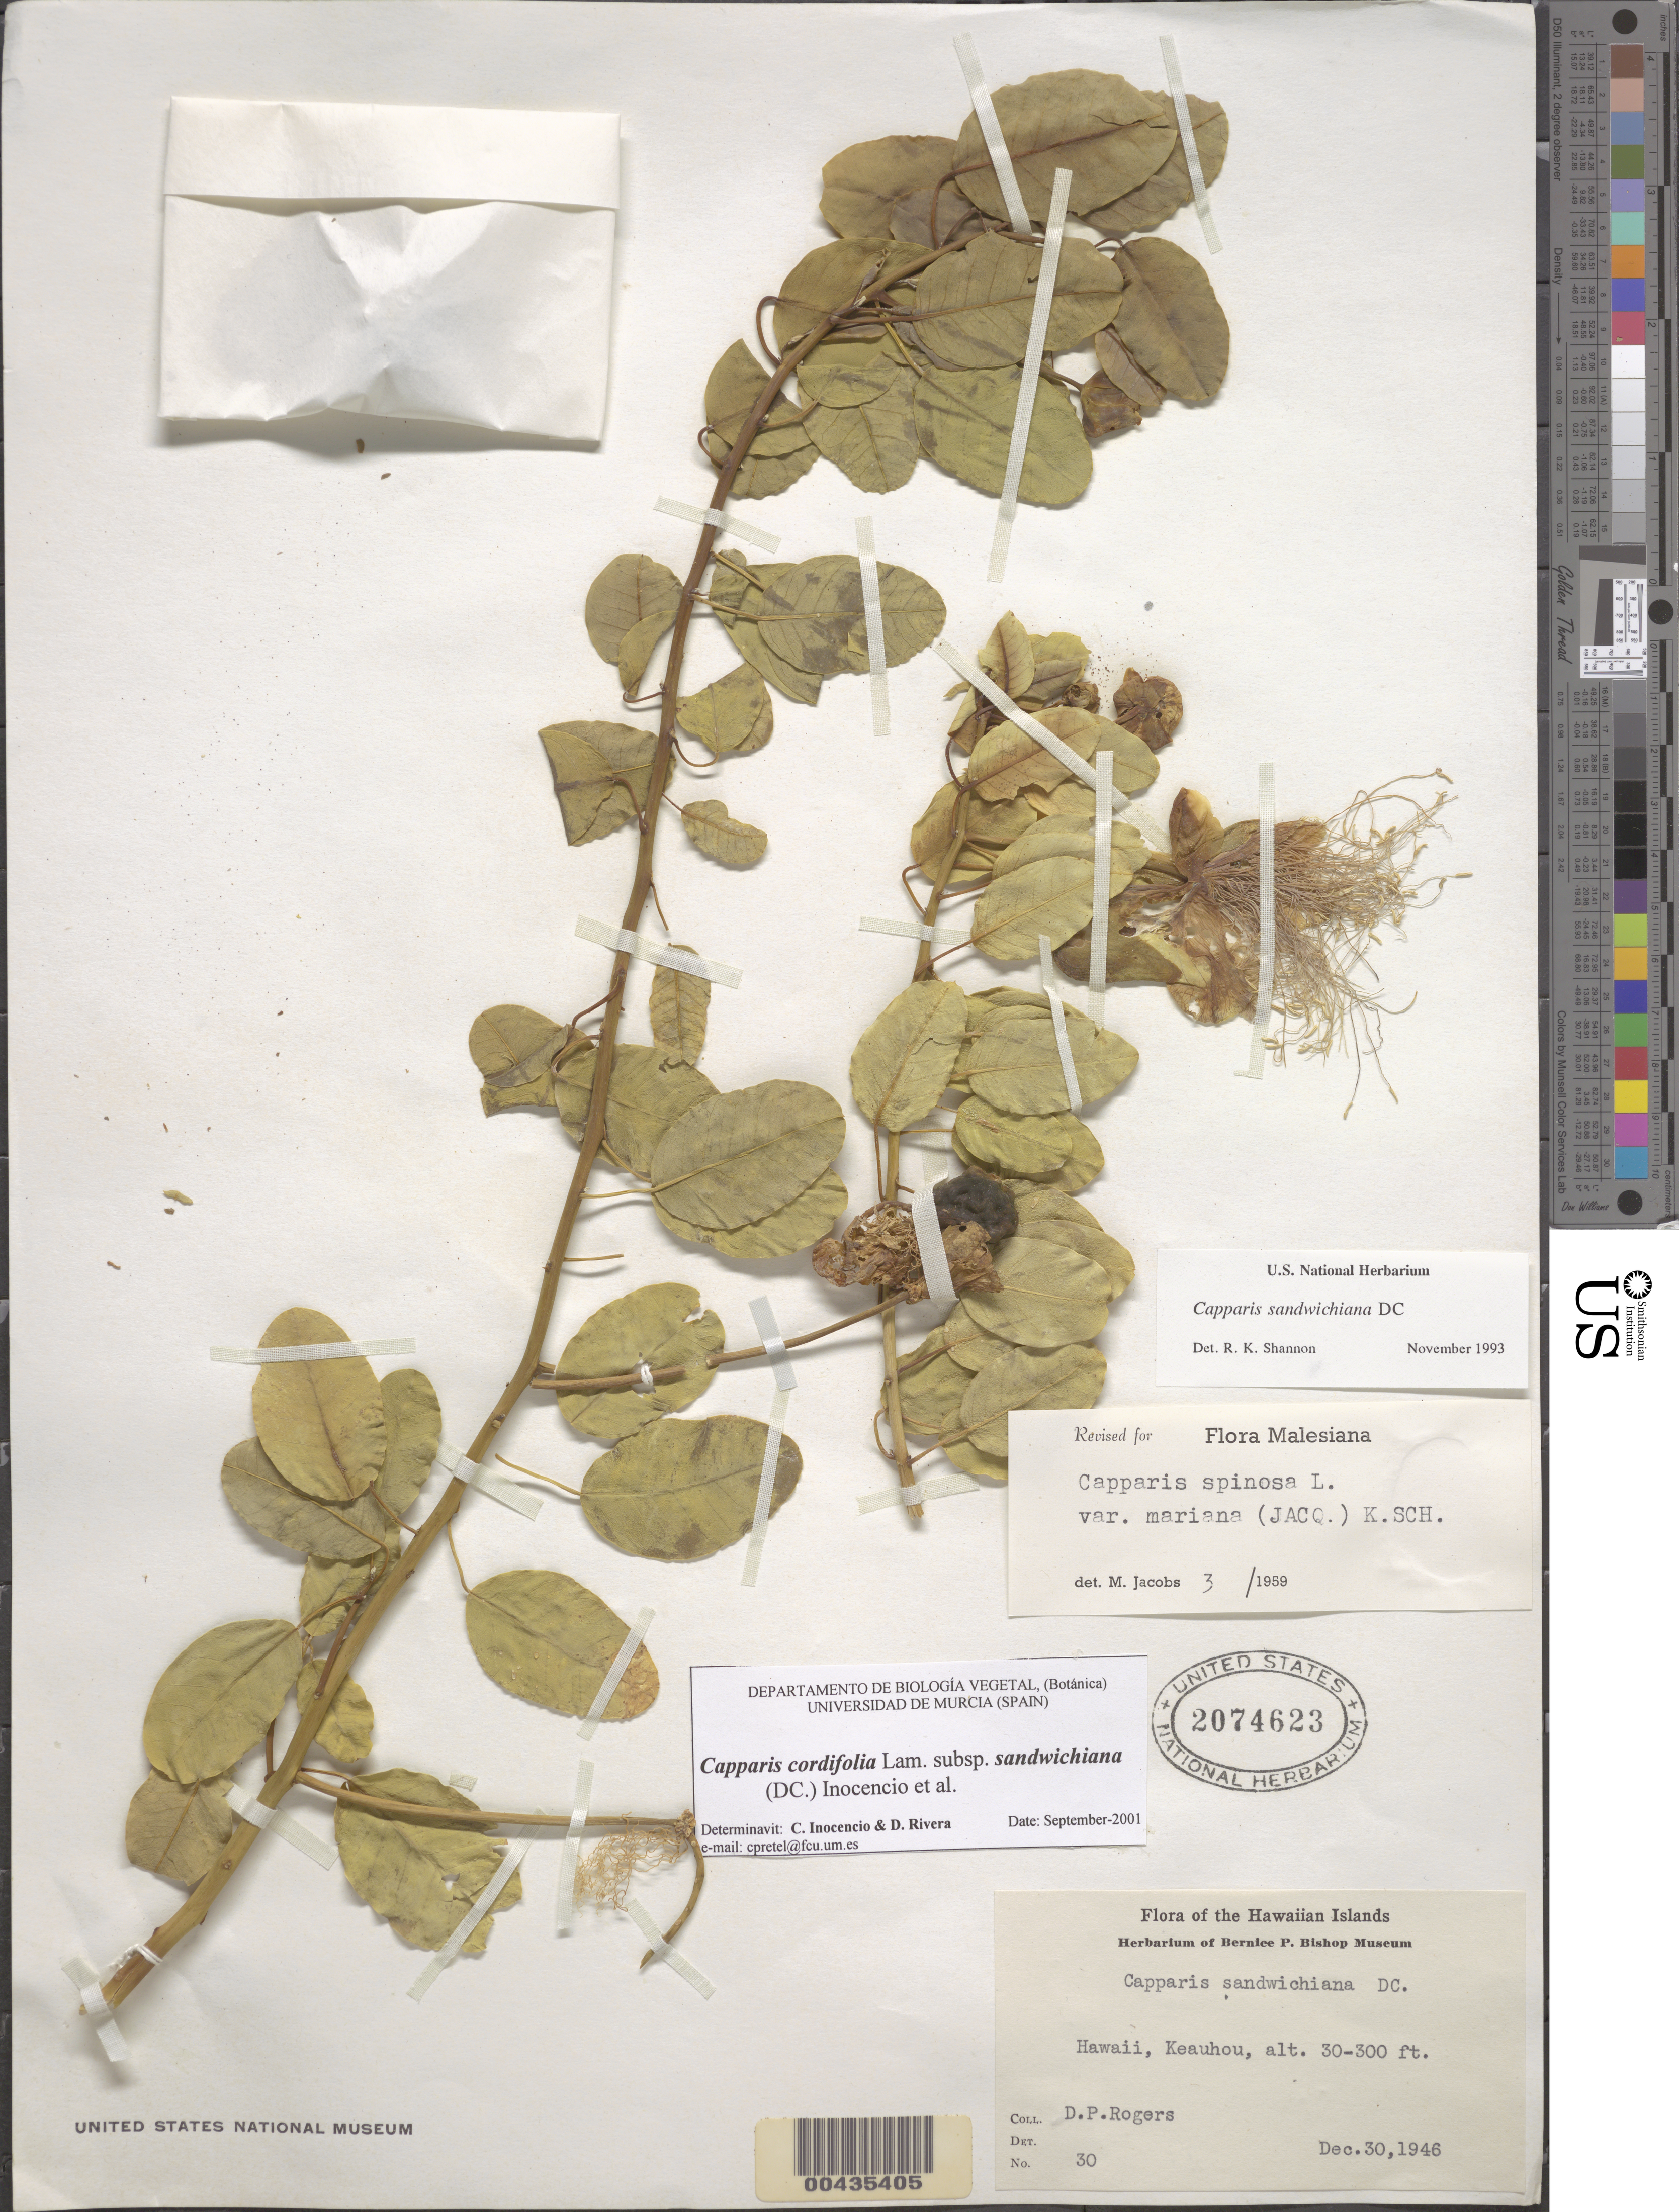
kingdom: Plantae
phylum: Tracheophyta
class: Magnoliopsida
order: Brassicales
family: Capparaceae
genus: Capparis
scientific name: Capparis sandwichiana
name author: DC.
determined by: Shannon, R. K., (UNITED STATES)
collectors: D. Rogers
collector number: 30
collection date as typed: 30 Dec 1946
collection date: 1946-12-30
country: United States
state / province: Hawaii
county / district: Hawaii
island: Hawaii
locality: Keauhou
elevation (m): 9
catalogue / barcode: US 2074623